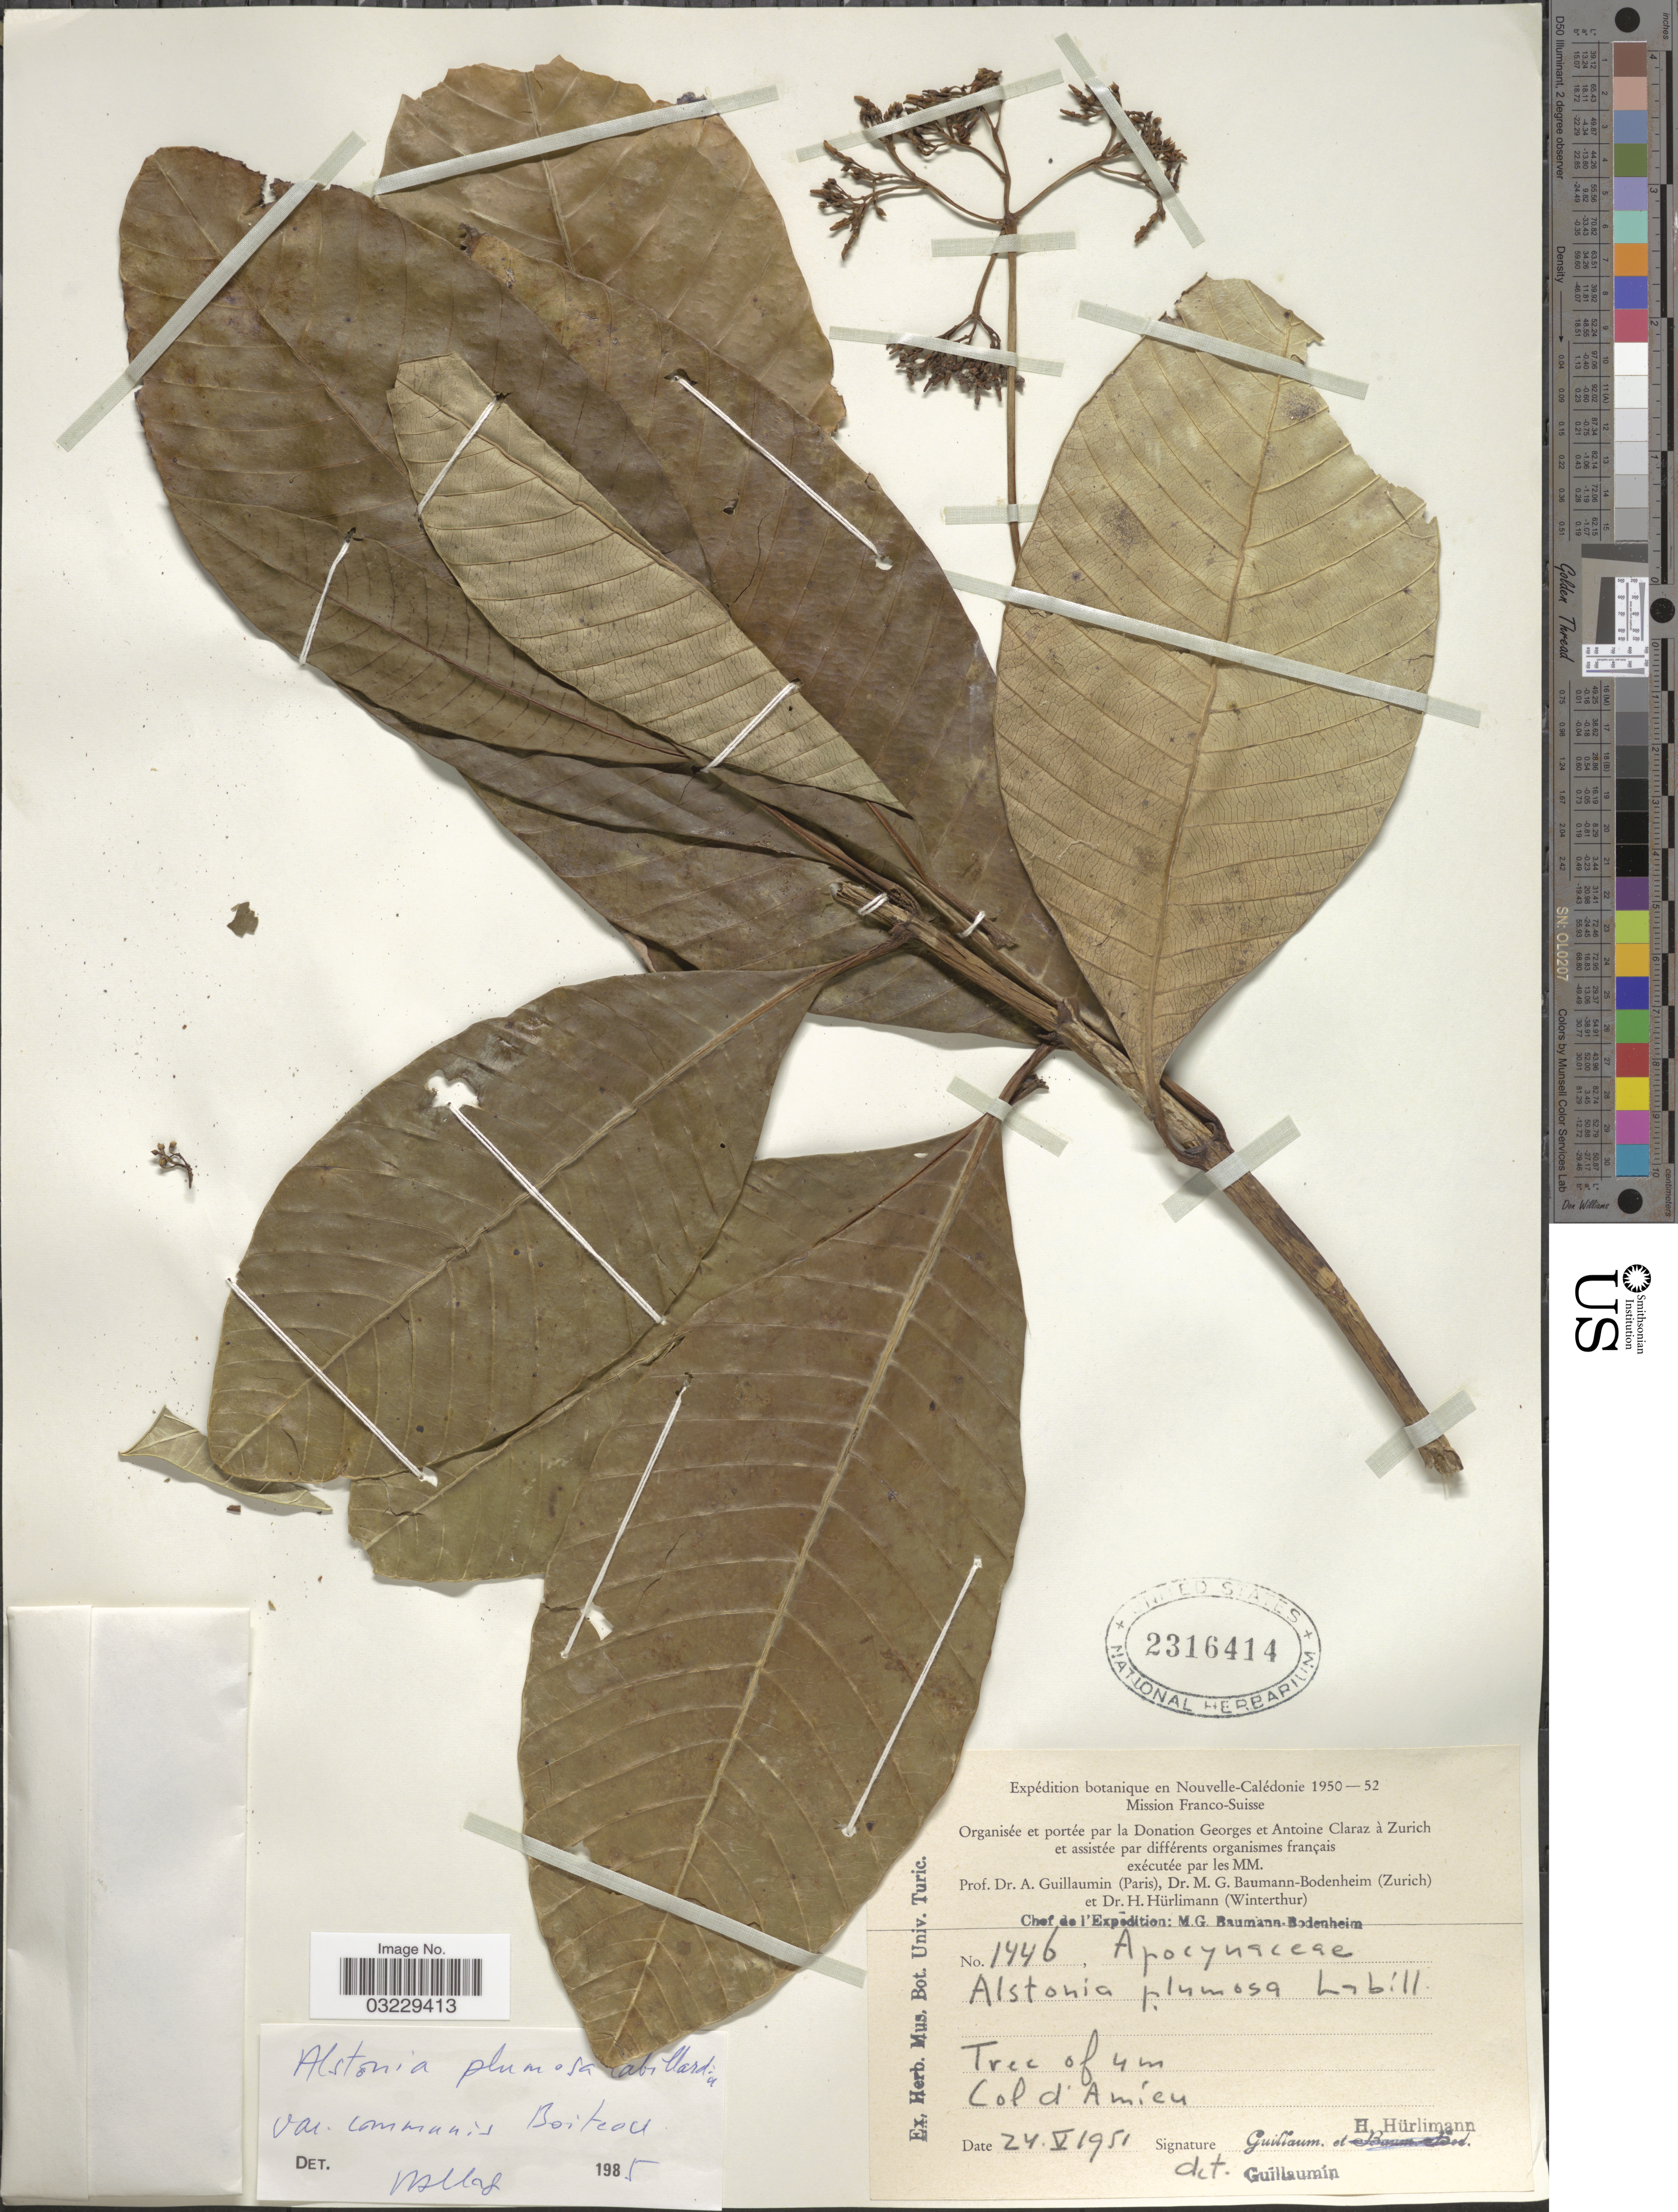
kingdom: Plantae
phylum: Tracheophyta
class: Magnoliopsida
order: Gentianales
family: Apocynaceae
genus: Alstonia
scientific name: Alstonia plumosa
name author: Labill.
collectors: A. Guillaumin & H. Hürlimann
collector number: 1446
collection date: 1951-05-24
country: New Caledonia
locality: Col d'Amieu.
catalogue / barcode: US 2316414